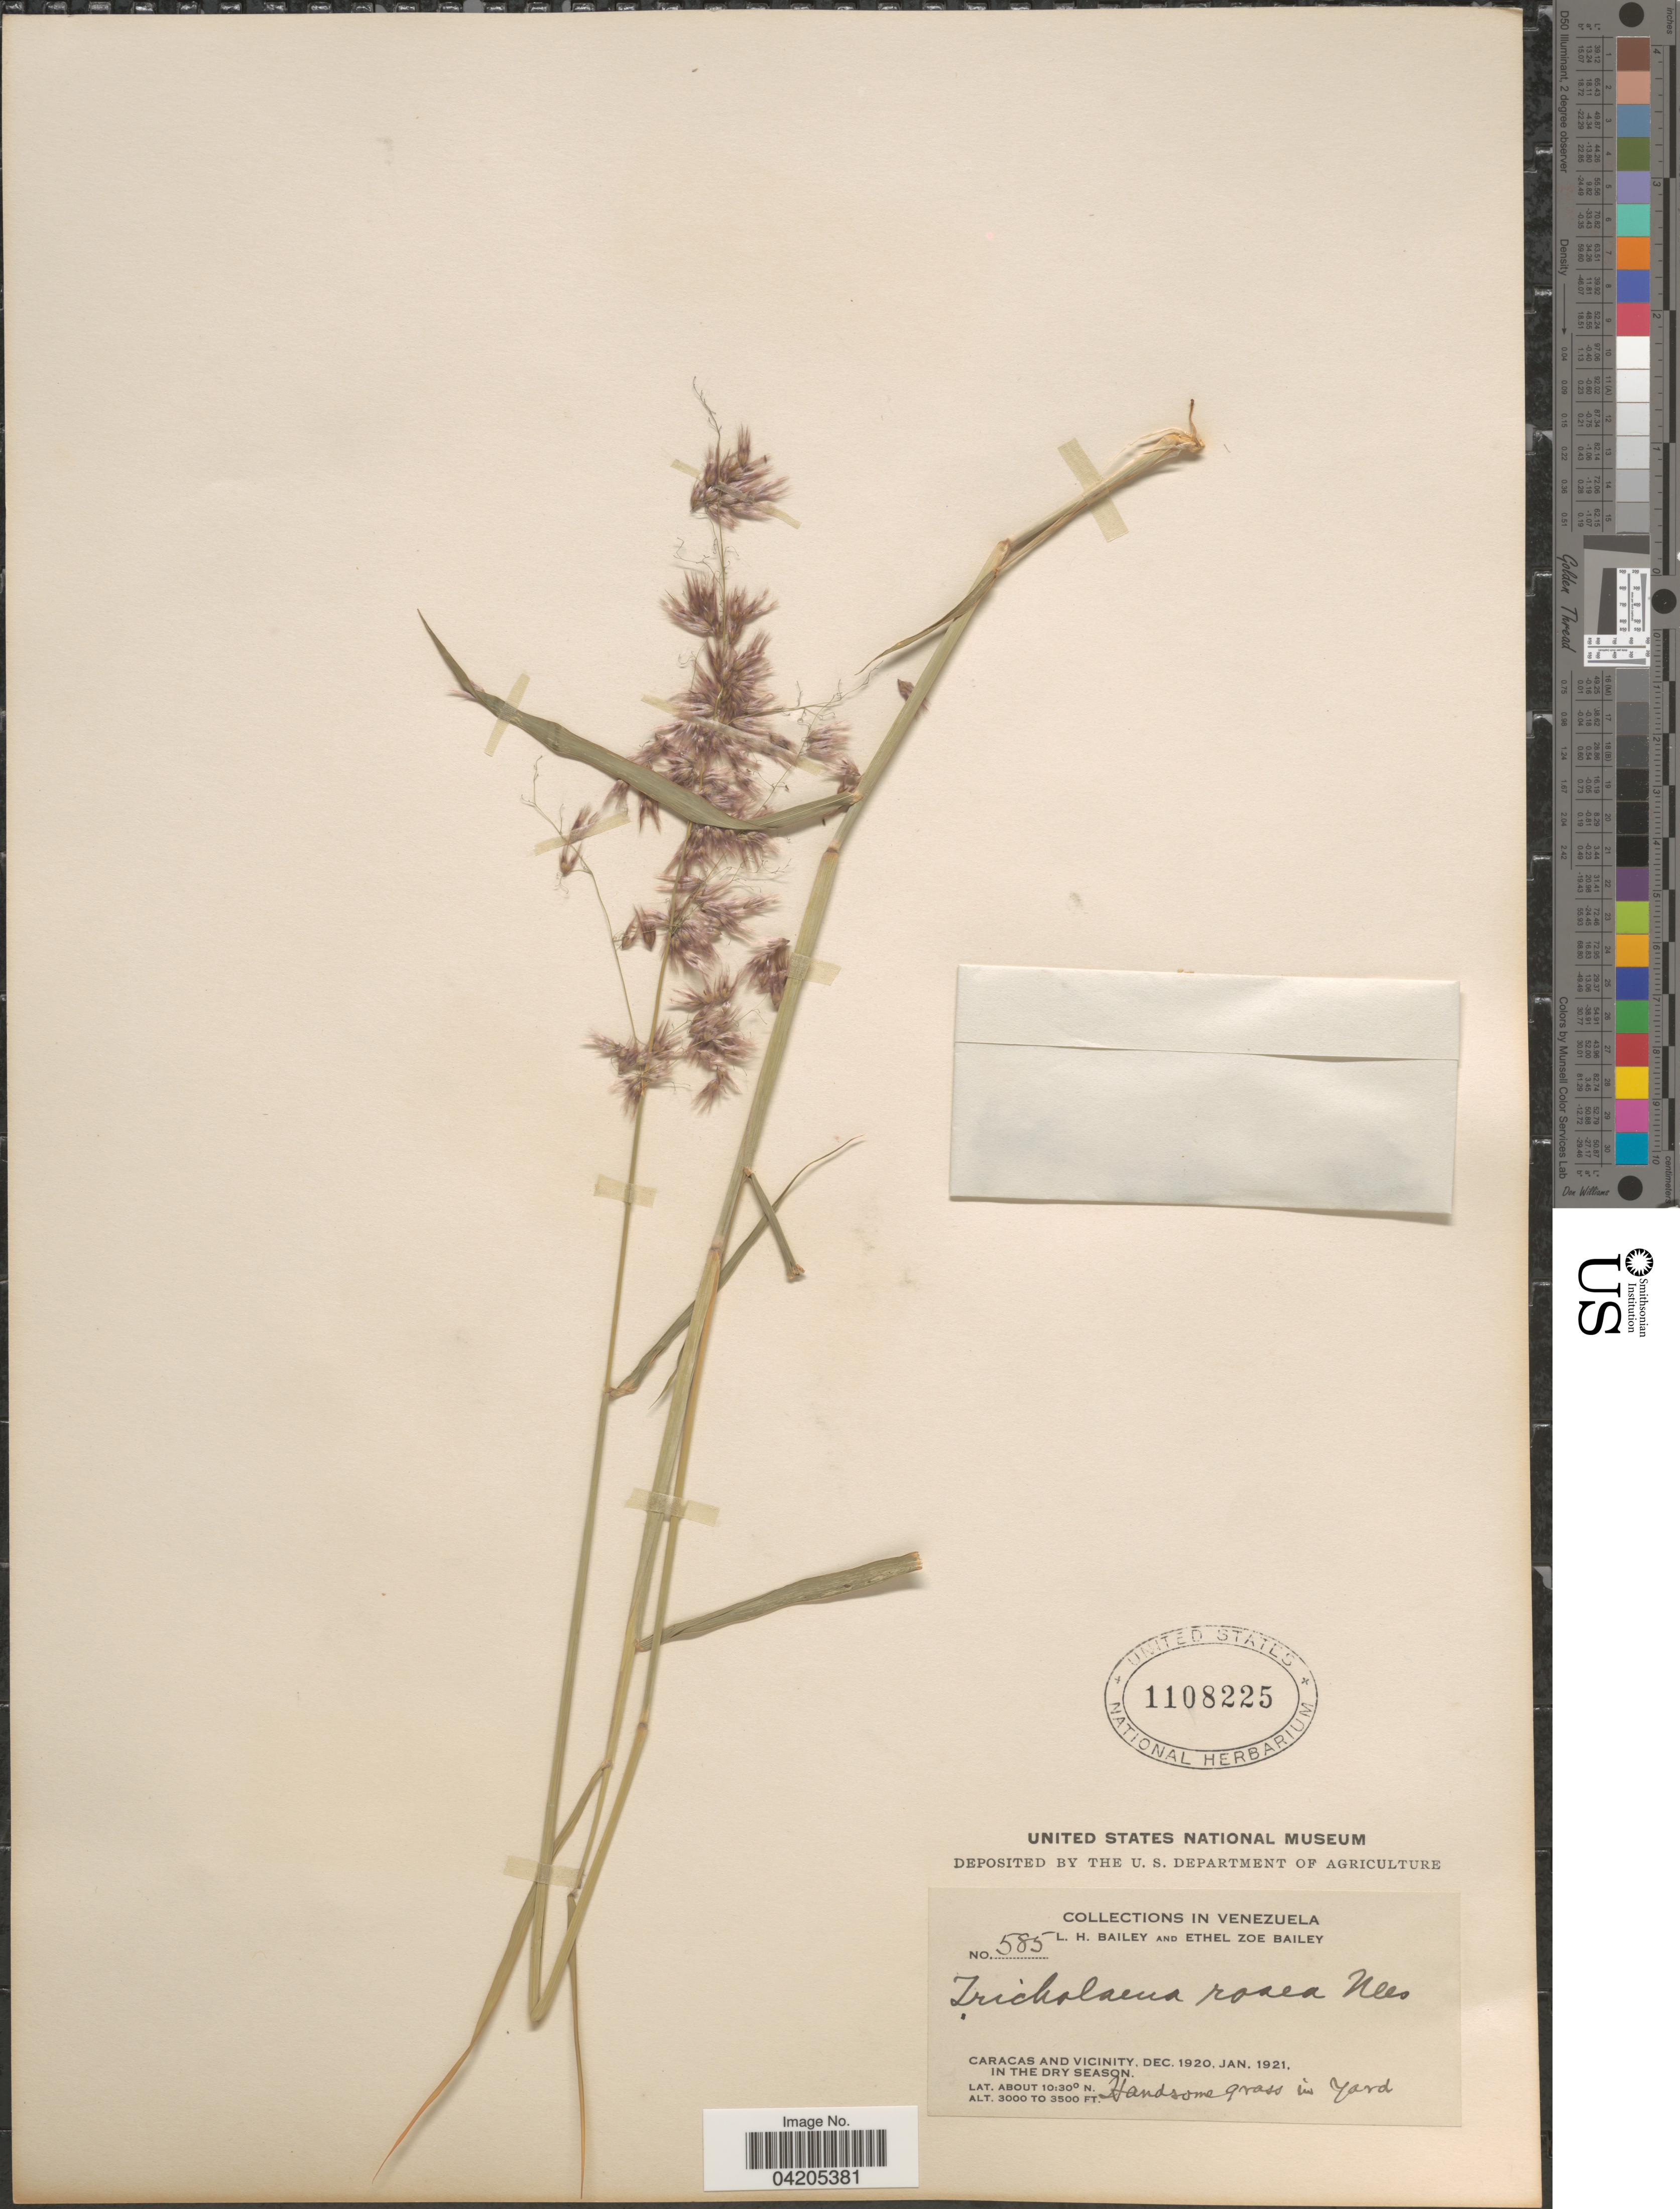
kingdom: Plantae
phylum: Tracheophyta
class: Liliopsida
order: Poales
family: Poaceae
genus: Melinis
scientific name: Melinis repens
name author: (Willd.) Zizka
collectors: L. H. Bailey & E. Z. Bailey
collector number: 585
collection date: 1920-12/1921-01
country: Venezuela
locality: Caracas and vicinity.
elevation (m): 914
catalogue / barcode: US 1108225